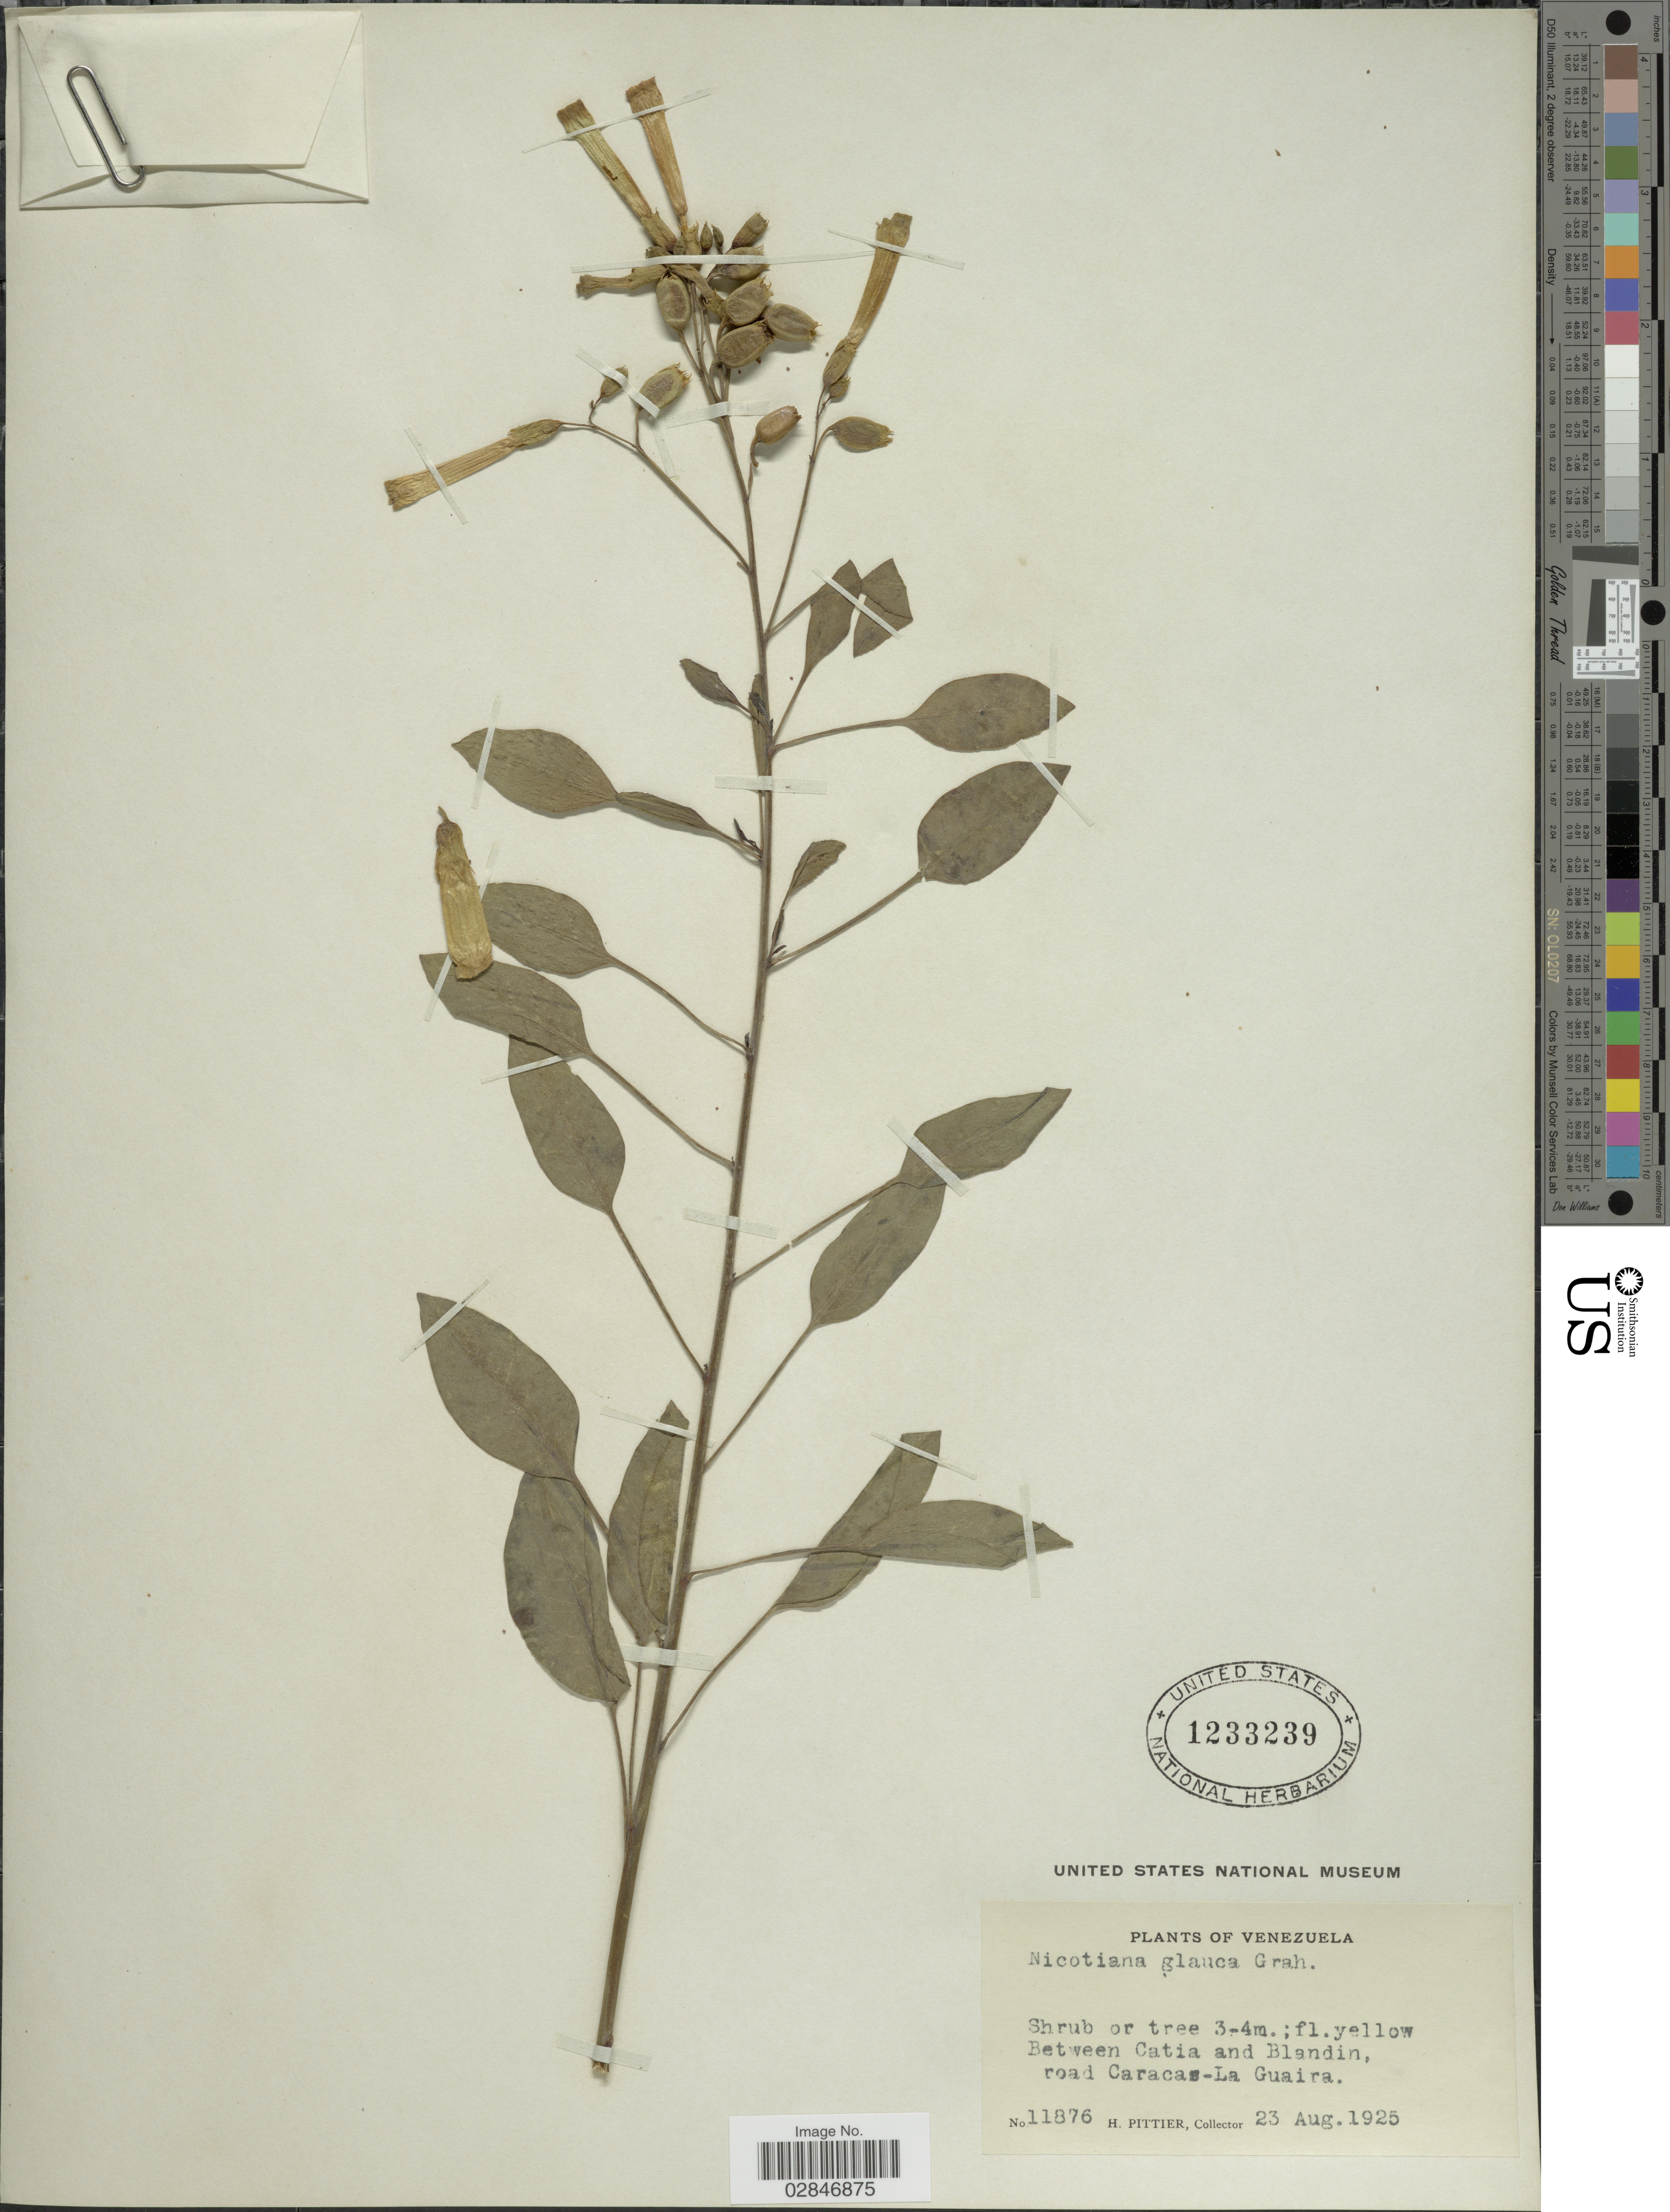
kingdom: Plantae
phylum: Tracheophyta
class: Magnoliopsida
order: Solanales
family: Solanaceae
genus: Nicotiana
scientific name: Nicotiana glauca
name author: Graham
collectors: H. F. Pittier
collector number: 11876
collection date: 1925-08-23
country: Venezuela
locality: Between Catia and Blandin, road Caracas-La Guaira.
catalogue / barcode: US 1233239